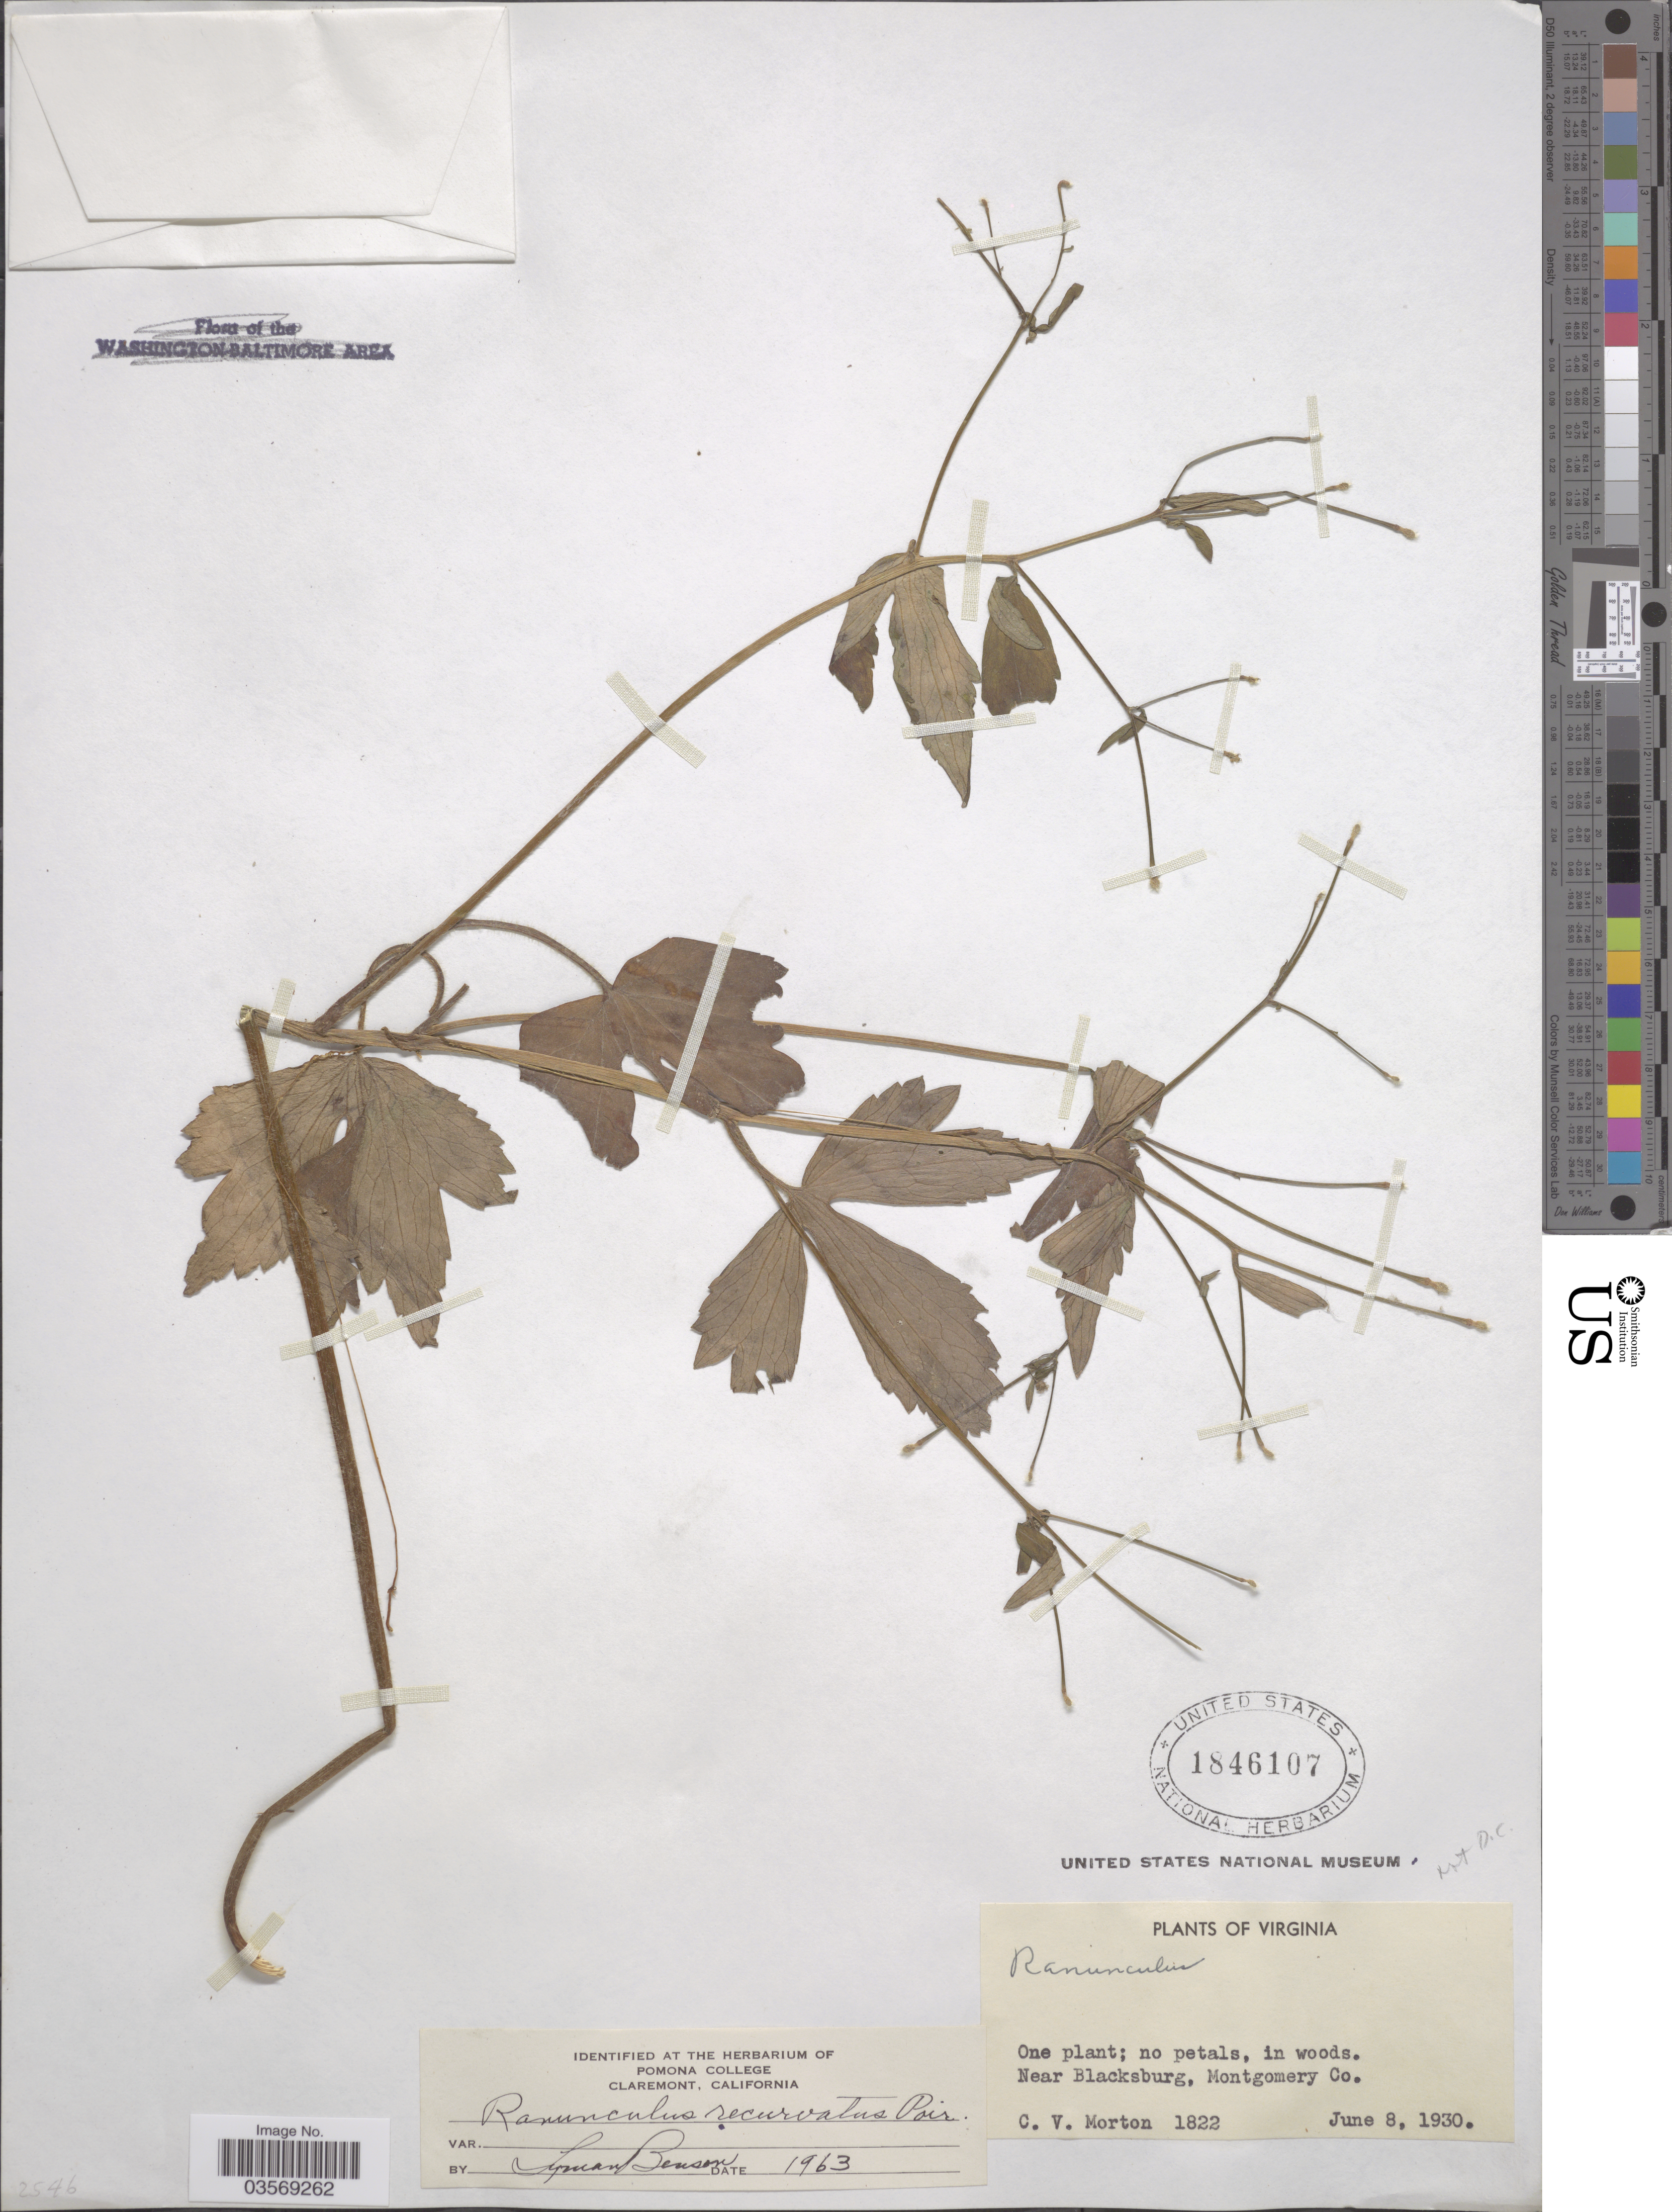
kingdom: Plantae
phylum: Tracheophyta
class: Magnoliopsida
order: Ranunculales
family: Ranunculaceae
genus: Ranunculus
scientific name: Ranunculus recurvatus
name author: Poir.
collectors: C. V. Morton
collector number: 1822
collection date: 1930-06-08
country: United States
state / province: Virginia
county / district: Montgomery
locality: Near Blacksburg, Montgomery Co.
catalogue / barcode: US 1846107